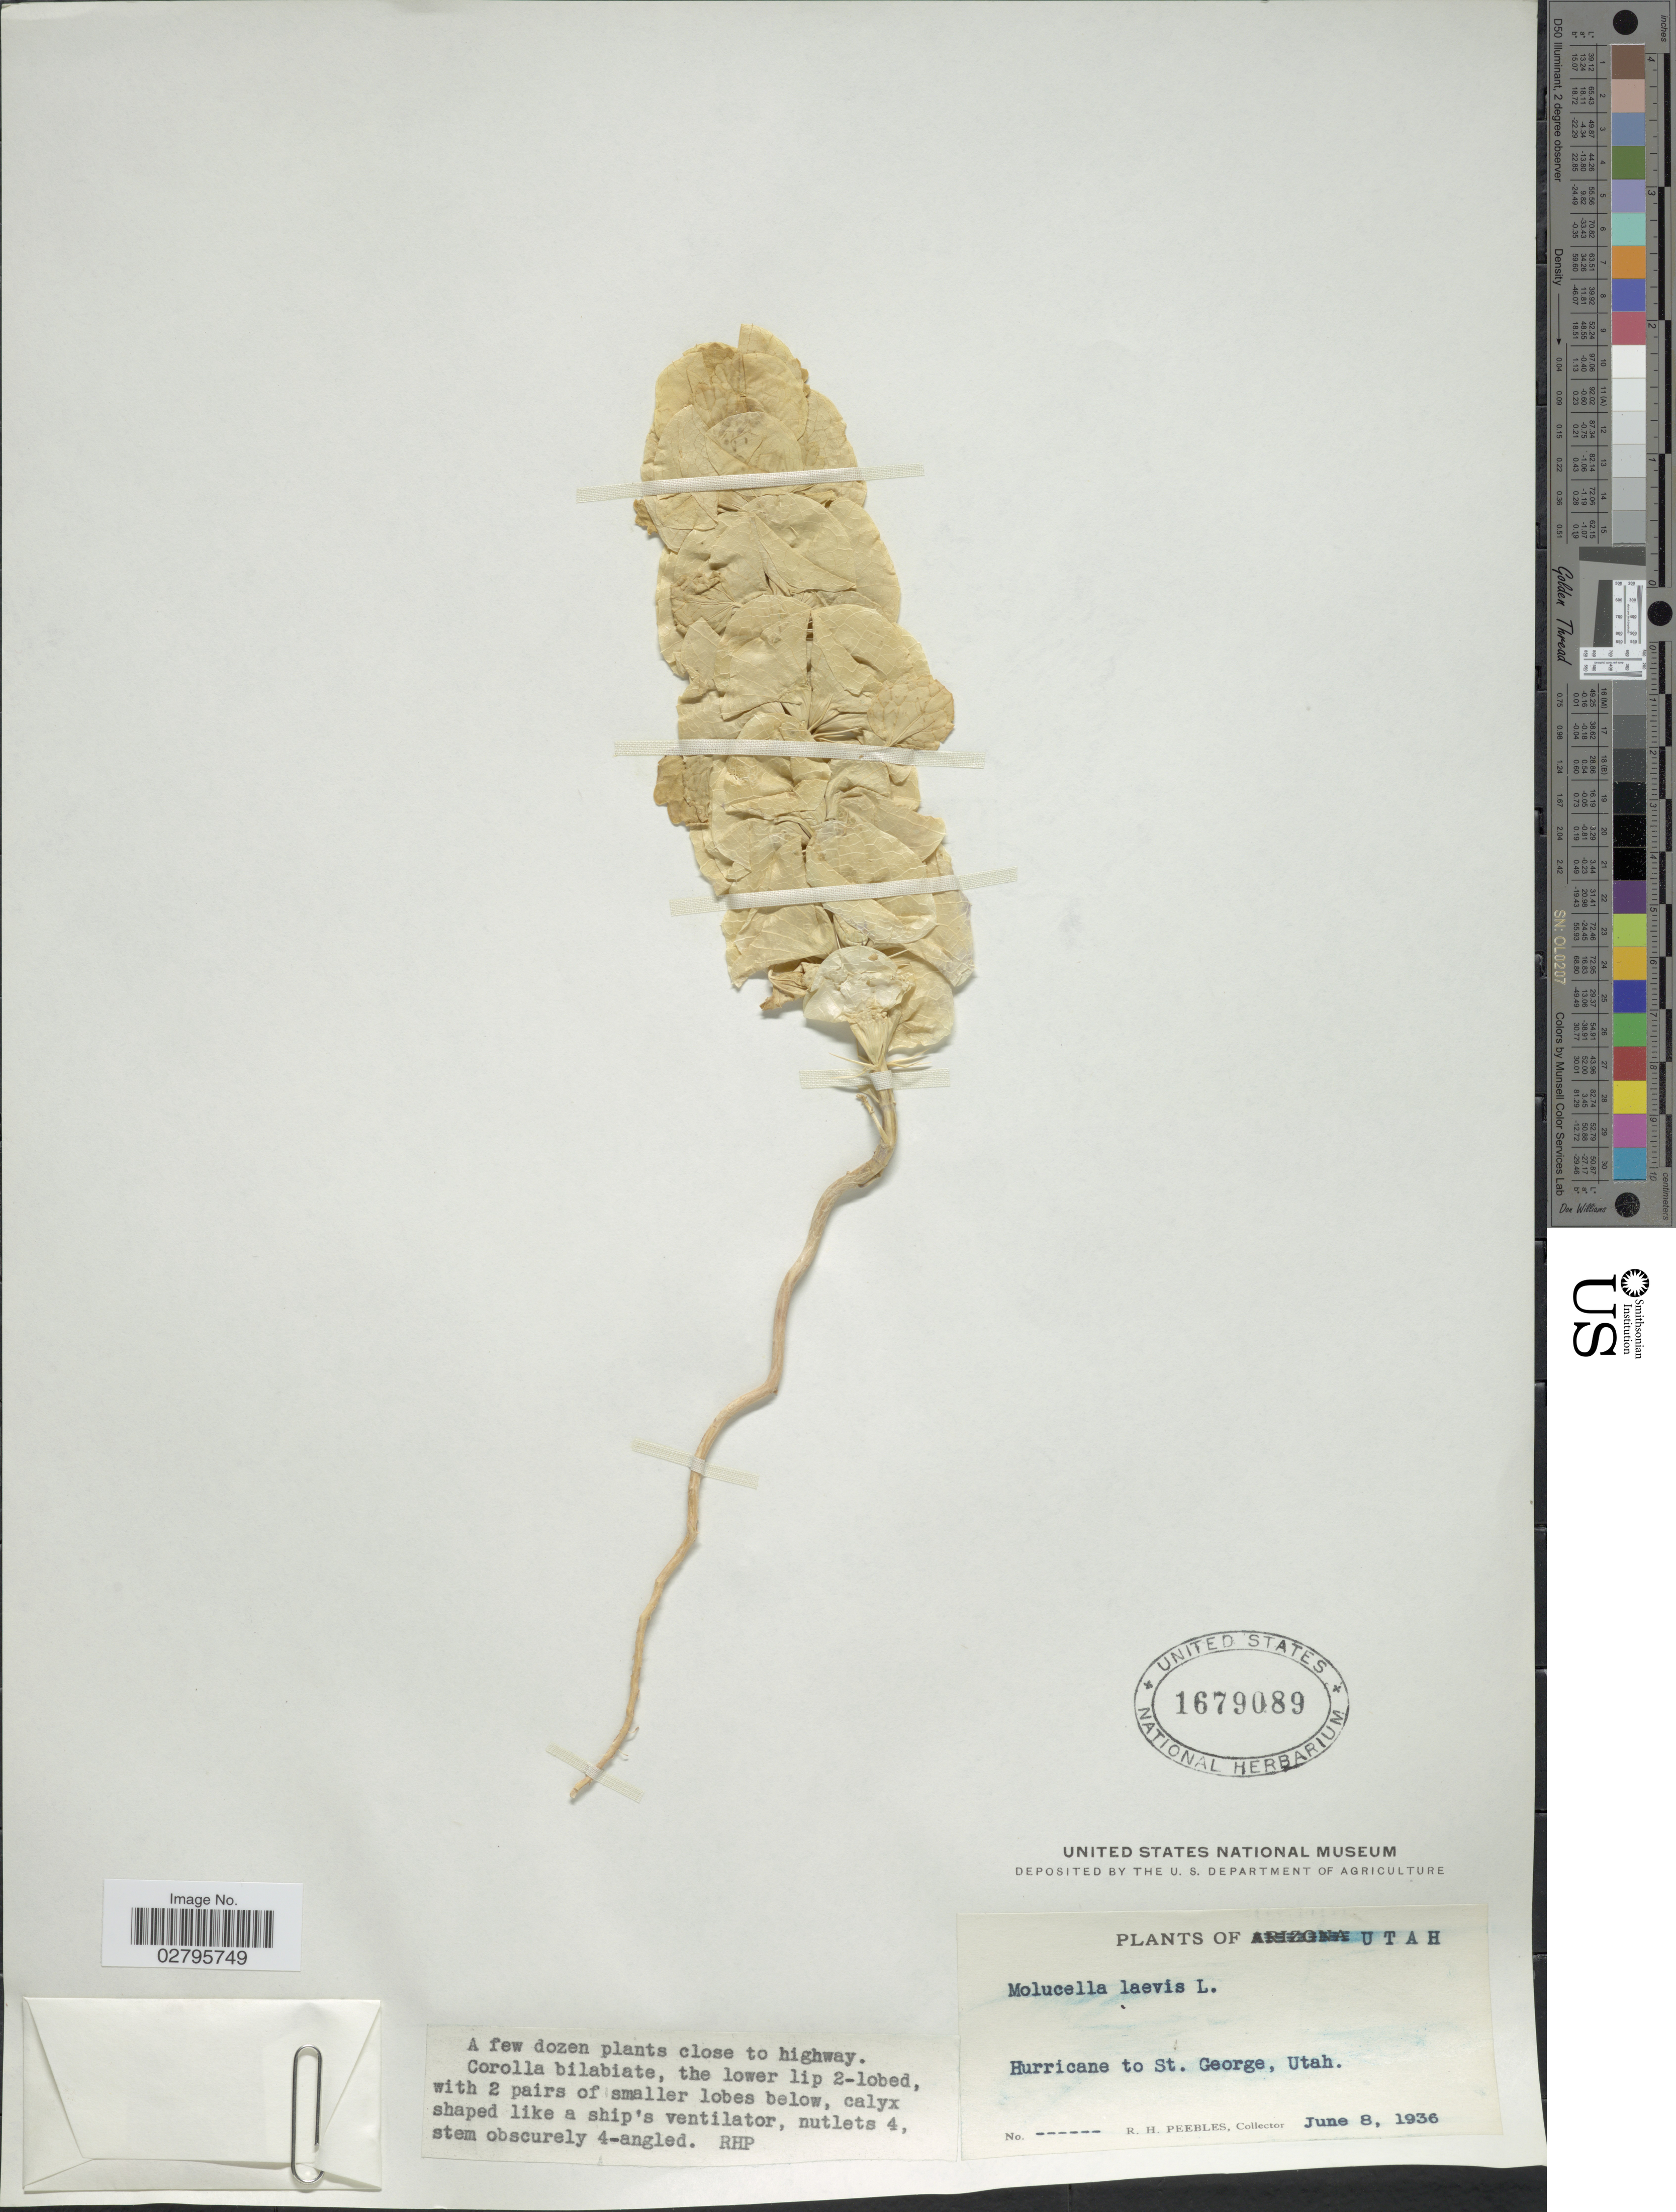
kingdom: Plantae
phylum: Tracheophyta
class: Magnoliopsida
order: Lamiales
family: Lamiaceae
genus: Moluccella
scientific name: Moluccella laevis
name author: L.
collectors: R. H. Peebles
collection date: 1936-06-08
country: United States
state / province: Utah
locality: Hurricane to St. George.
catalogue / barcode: US 1679089